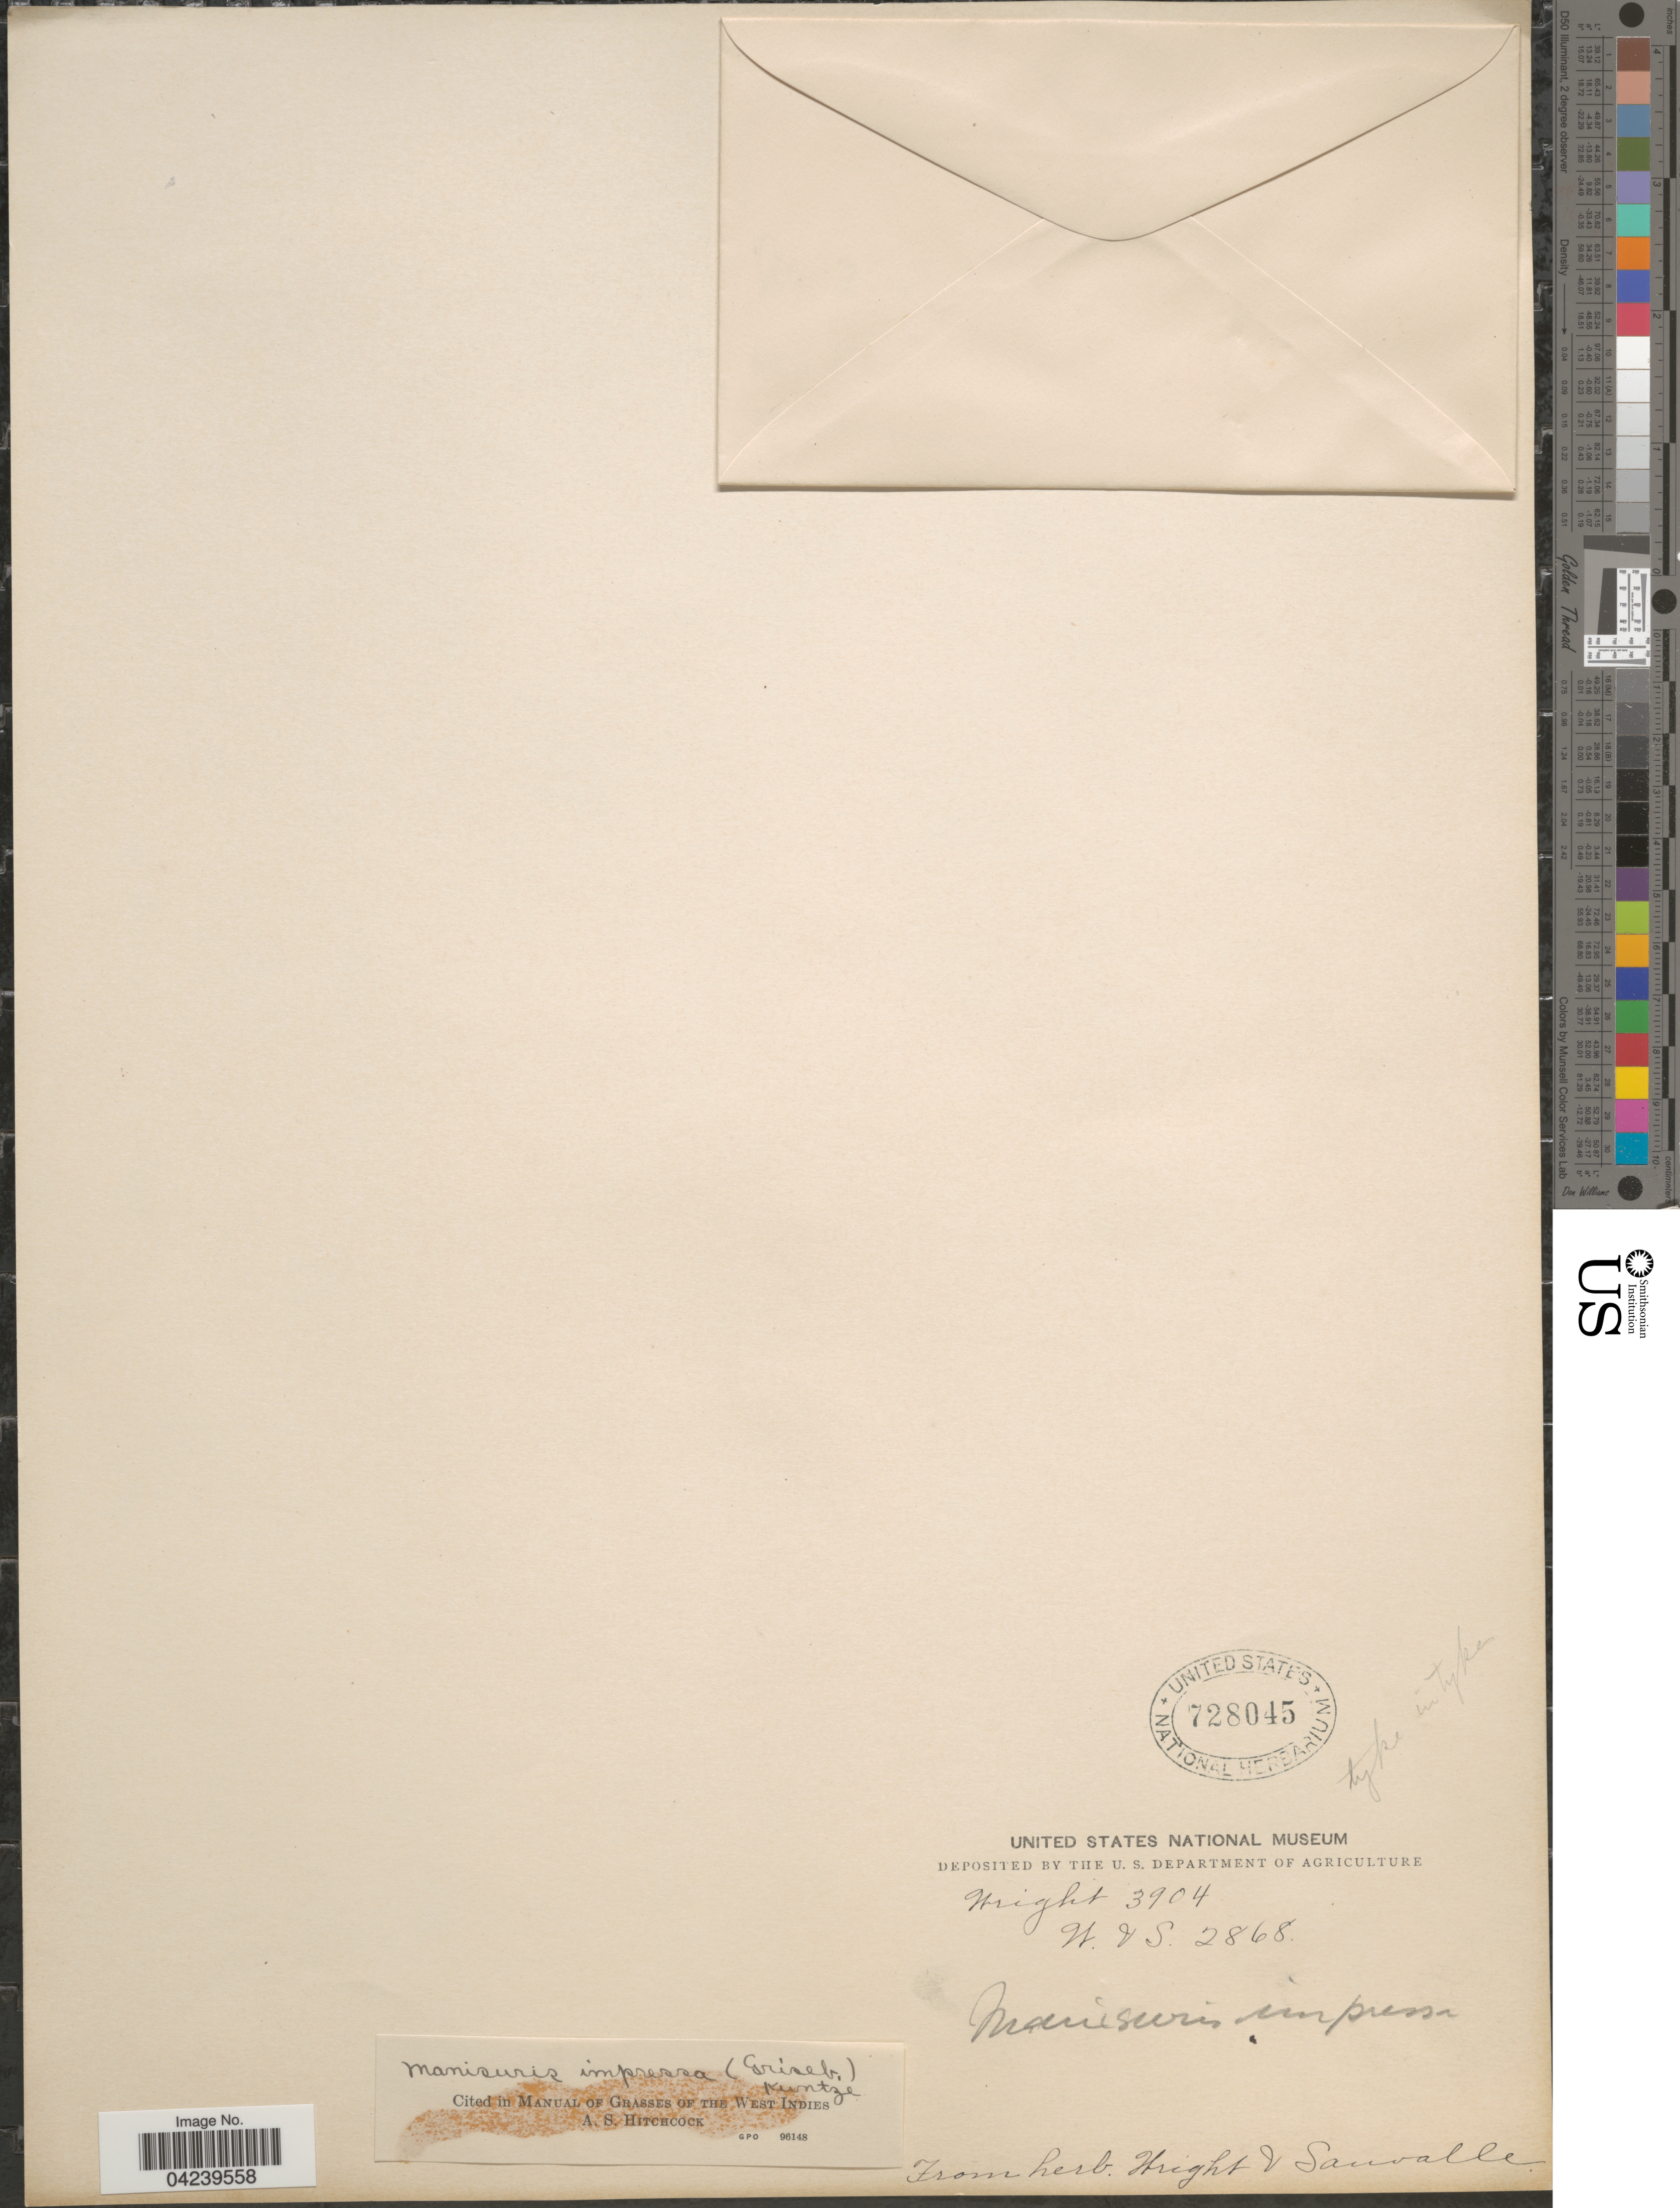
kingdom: Plantae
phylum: Tracheophyta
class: Liliopsida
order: Poales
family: Poaceae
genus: Rhytachne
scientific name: Rhytachne sp.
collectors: Wright, --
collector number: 3904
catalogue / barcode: US 728045